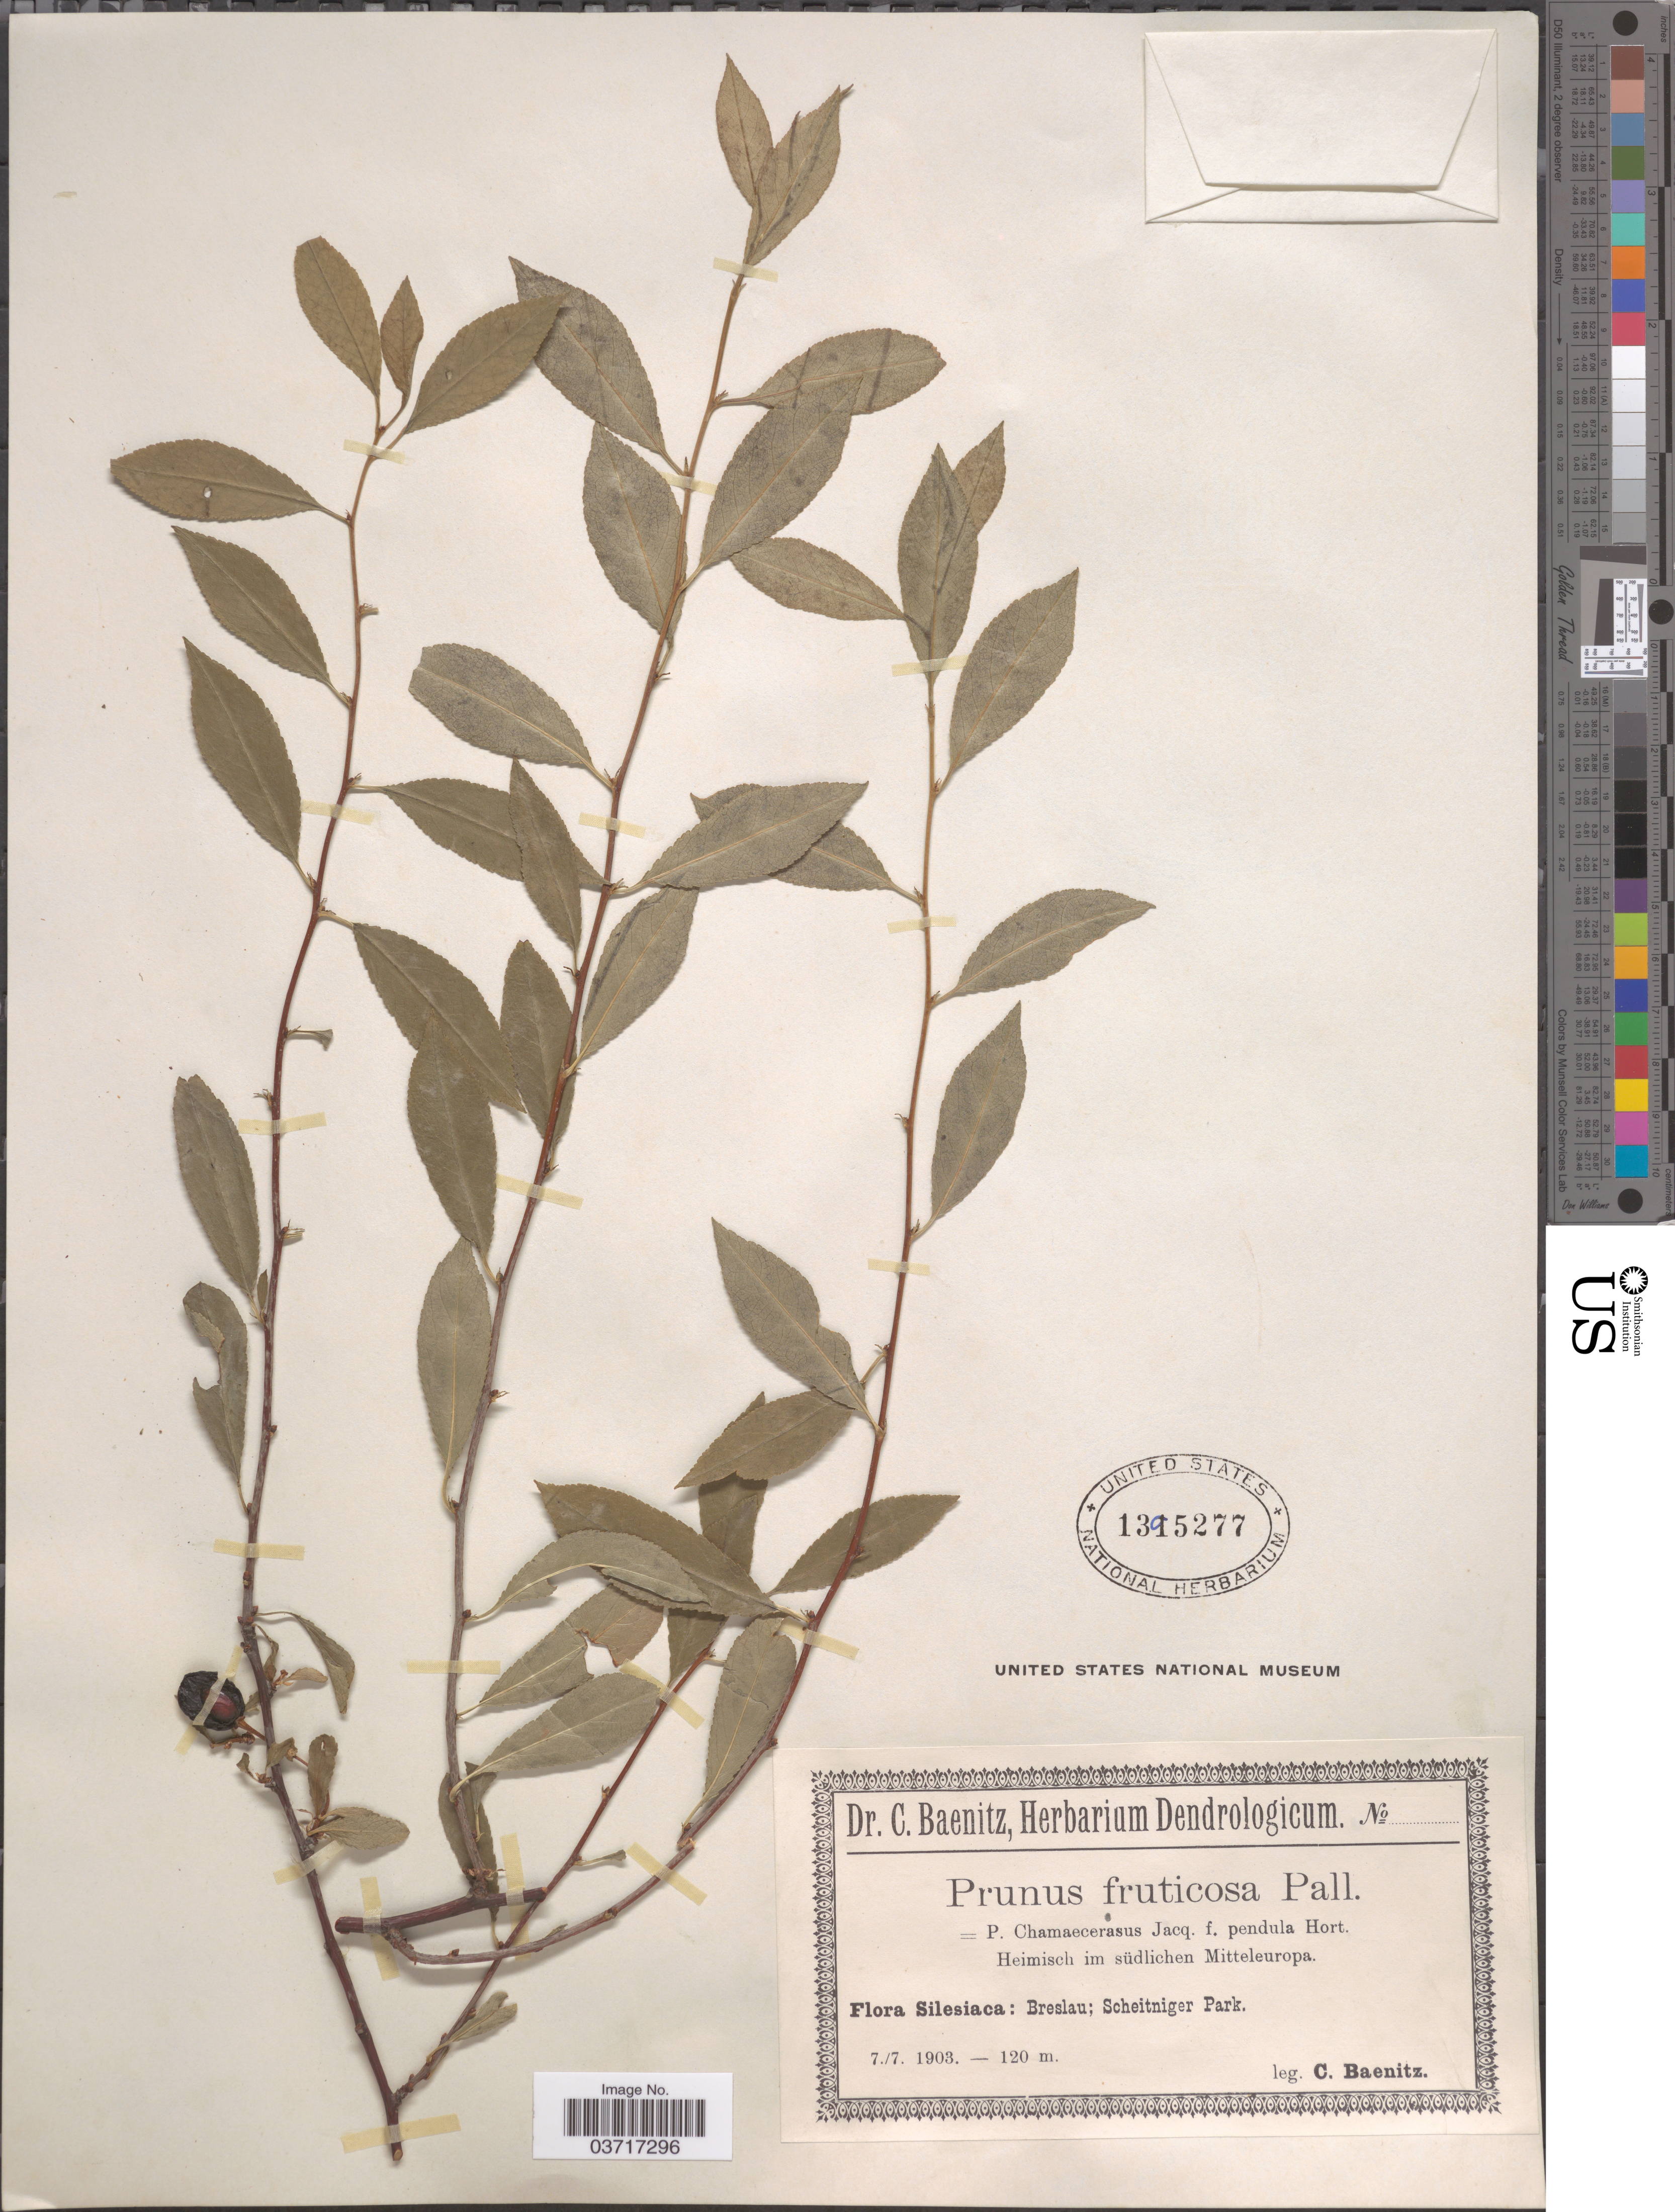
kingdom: Plantae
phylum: Tracheophyta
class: Magnoliopsida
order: Rosales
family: Rosaceae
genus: Prunus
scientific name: Prunus fruticosa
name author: Pall.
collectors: C. G. Baenitz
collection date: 1903-07-07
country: Poland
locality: Silesiaca: Breslau; Scheitniger Park.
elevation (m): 120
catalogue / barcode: US 1395277